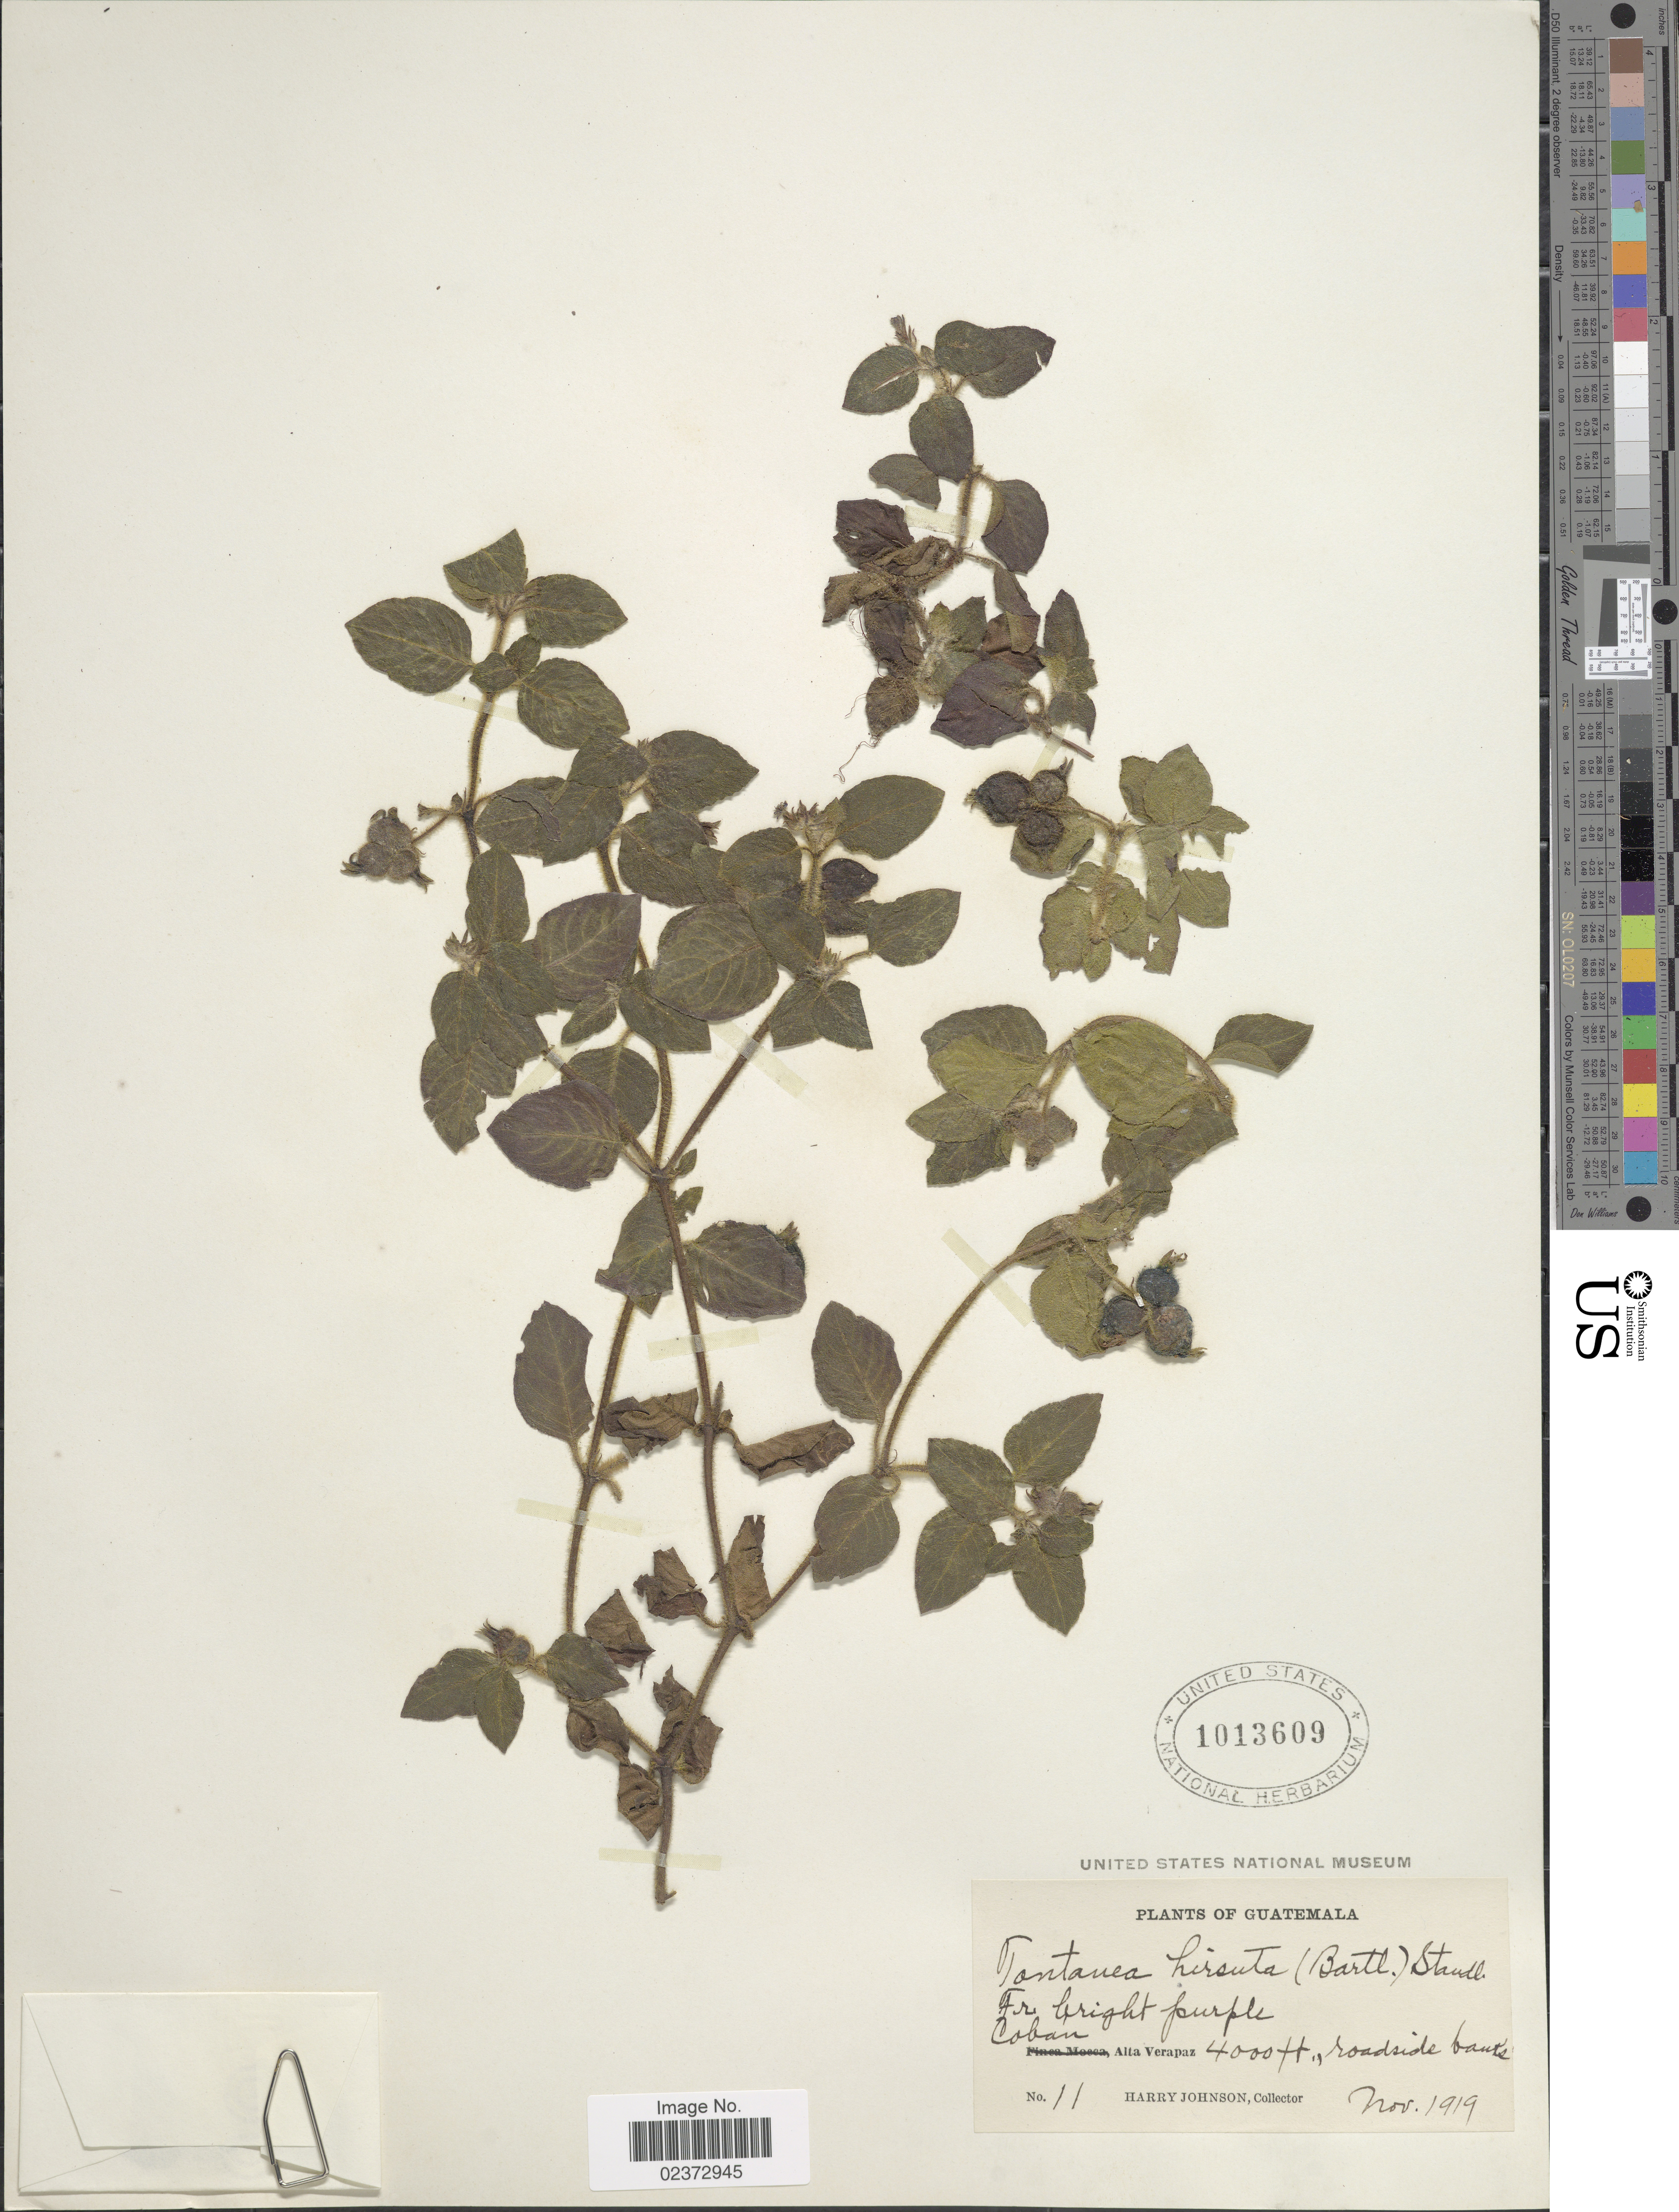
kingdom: Plantae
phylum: Tracheophyta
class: Magnoliopsida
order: Gentianales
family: Rubiaceae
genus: Coccocypselum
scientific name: Coccocypselum hispidulum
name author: (Standl.) Standl.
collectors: H. Johnson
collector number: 11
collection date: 1919-11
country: Guatemala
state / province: Alta Verapaz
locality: Coban., roadside banks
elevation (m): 1219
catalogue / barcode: US 1013609